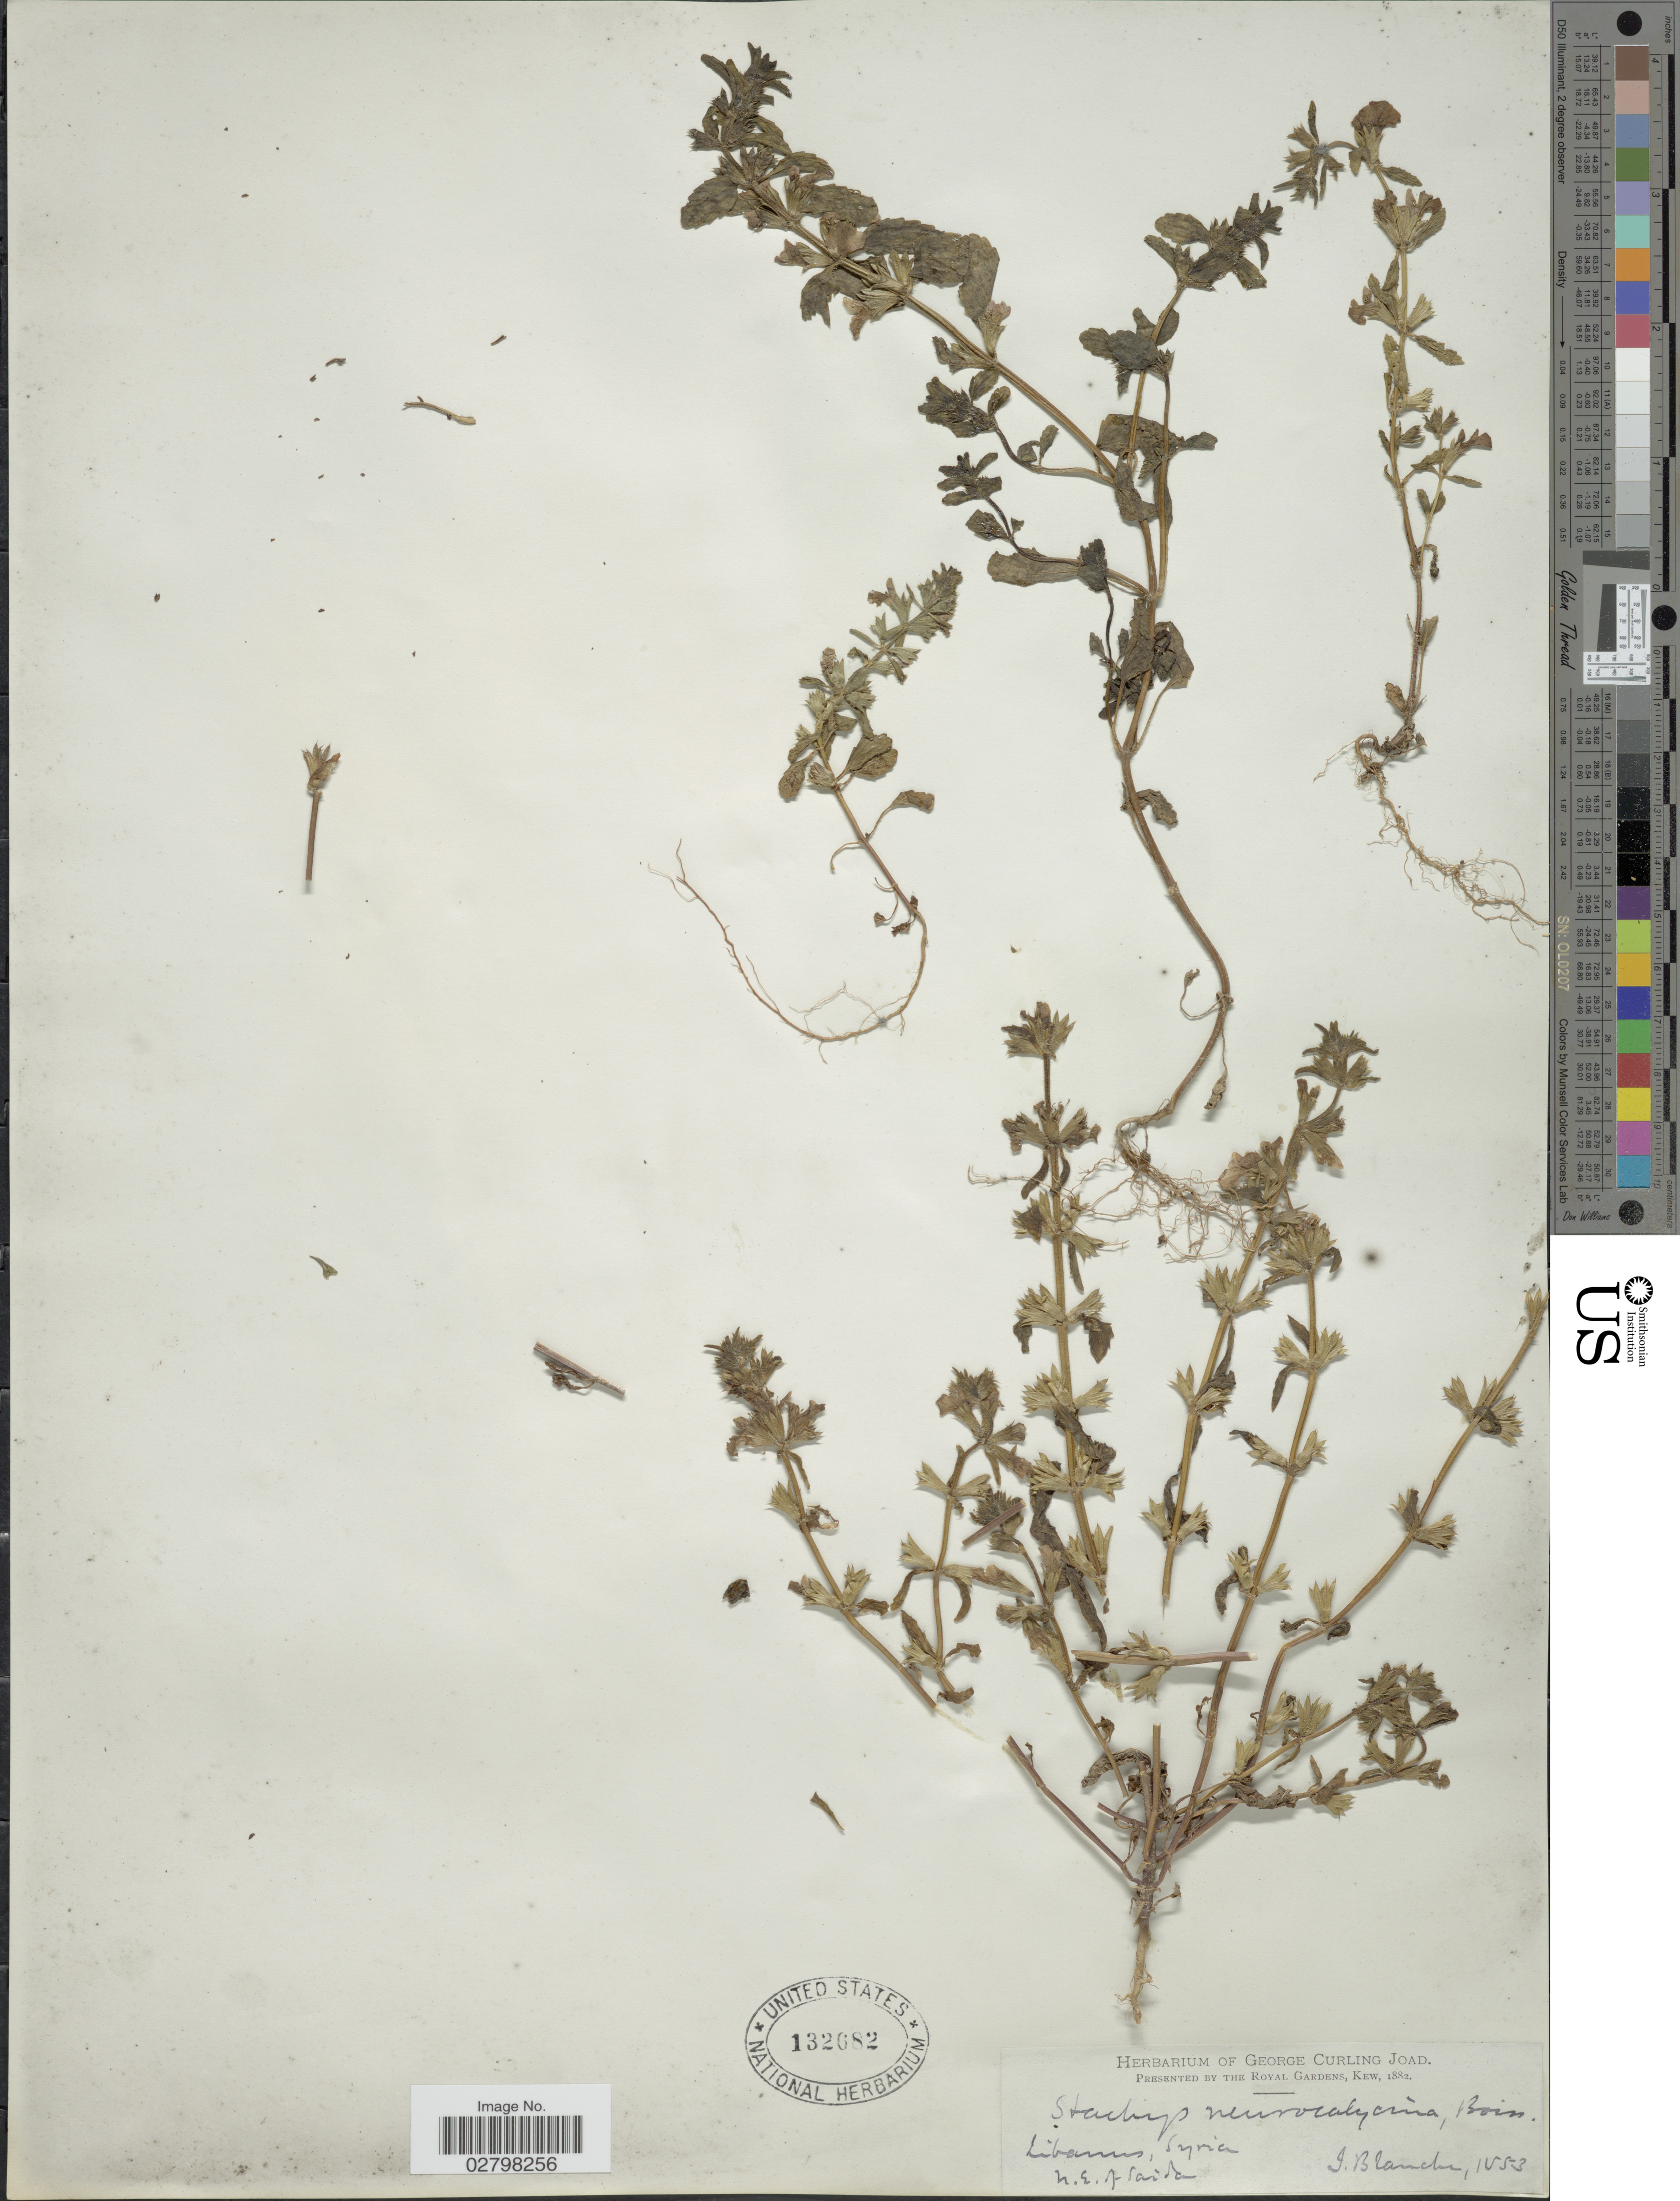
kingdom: Plantae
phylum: Tracheophyta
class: Magnoliopsida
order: Lamiales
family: Lamiaceae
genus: Stachys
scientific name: Stachys neurocalycina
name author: Boiss.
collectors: I. Blanche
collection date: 1853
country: Syria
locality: Libanon, Syria N.E. of Saïda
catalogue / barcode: US 132682